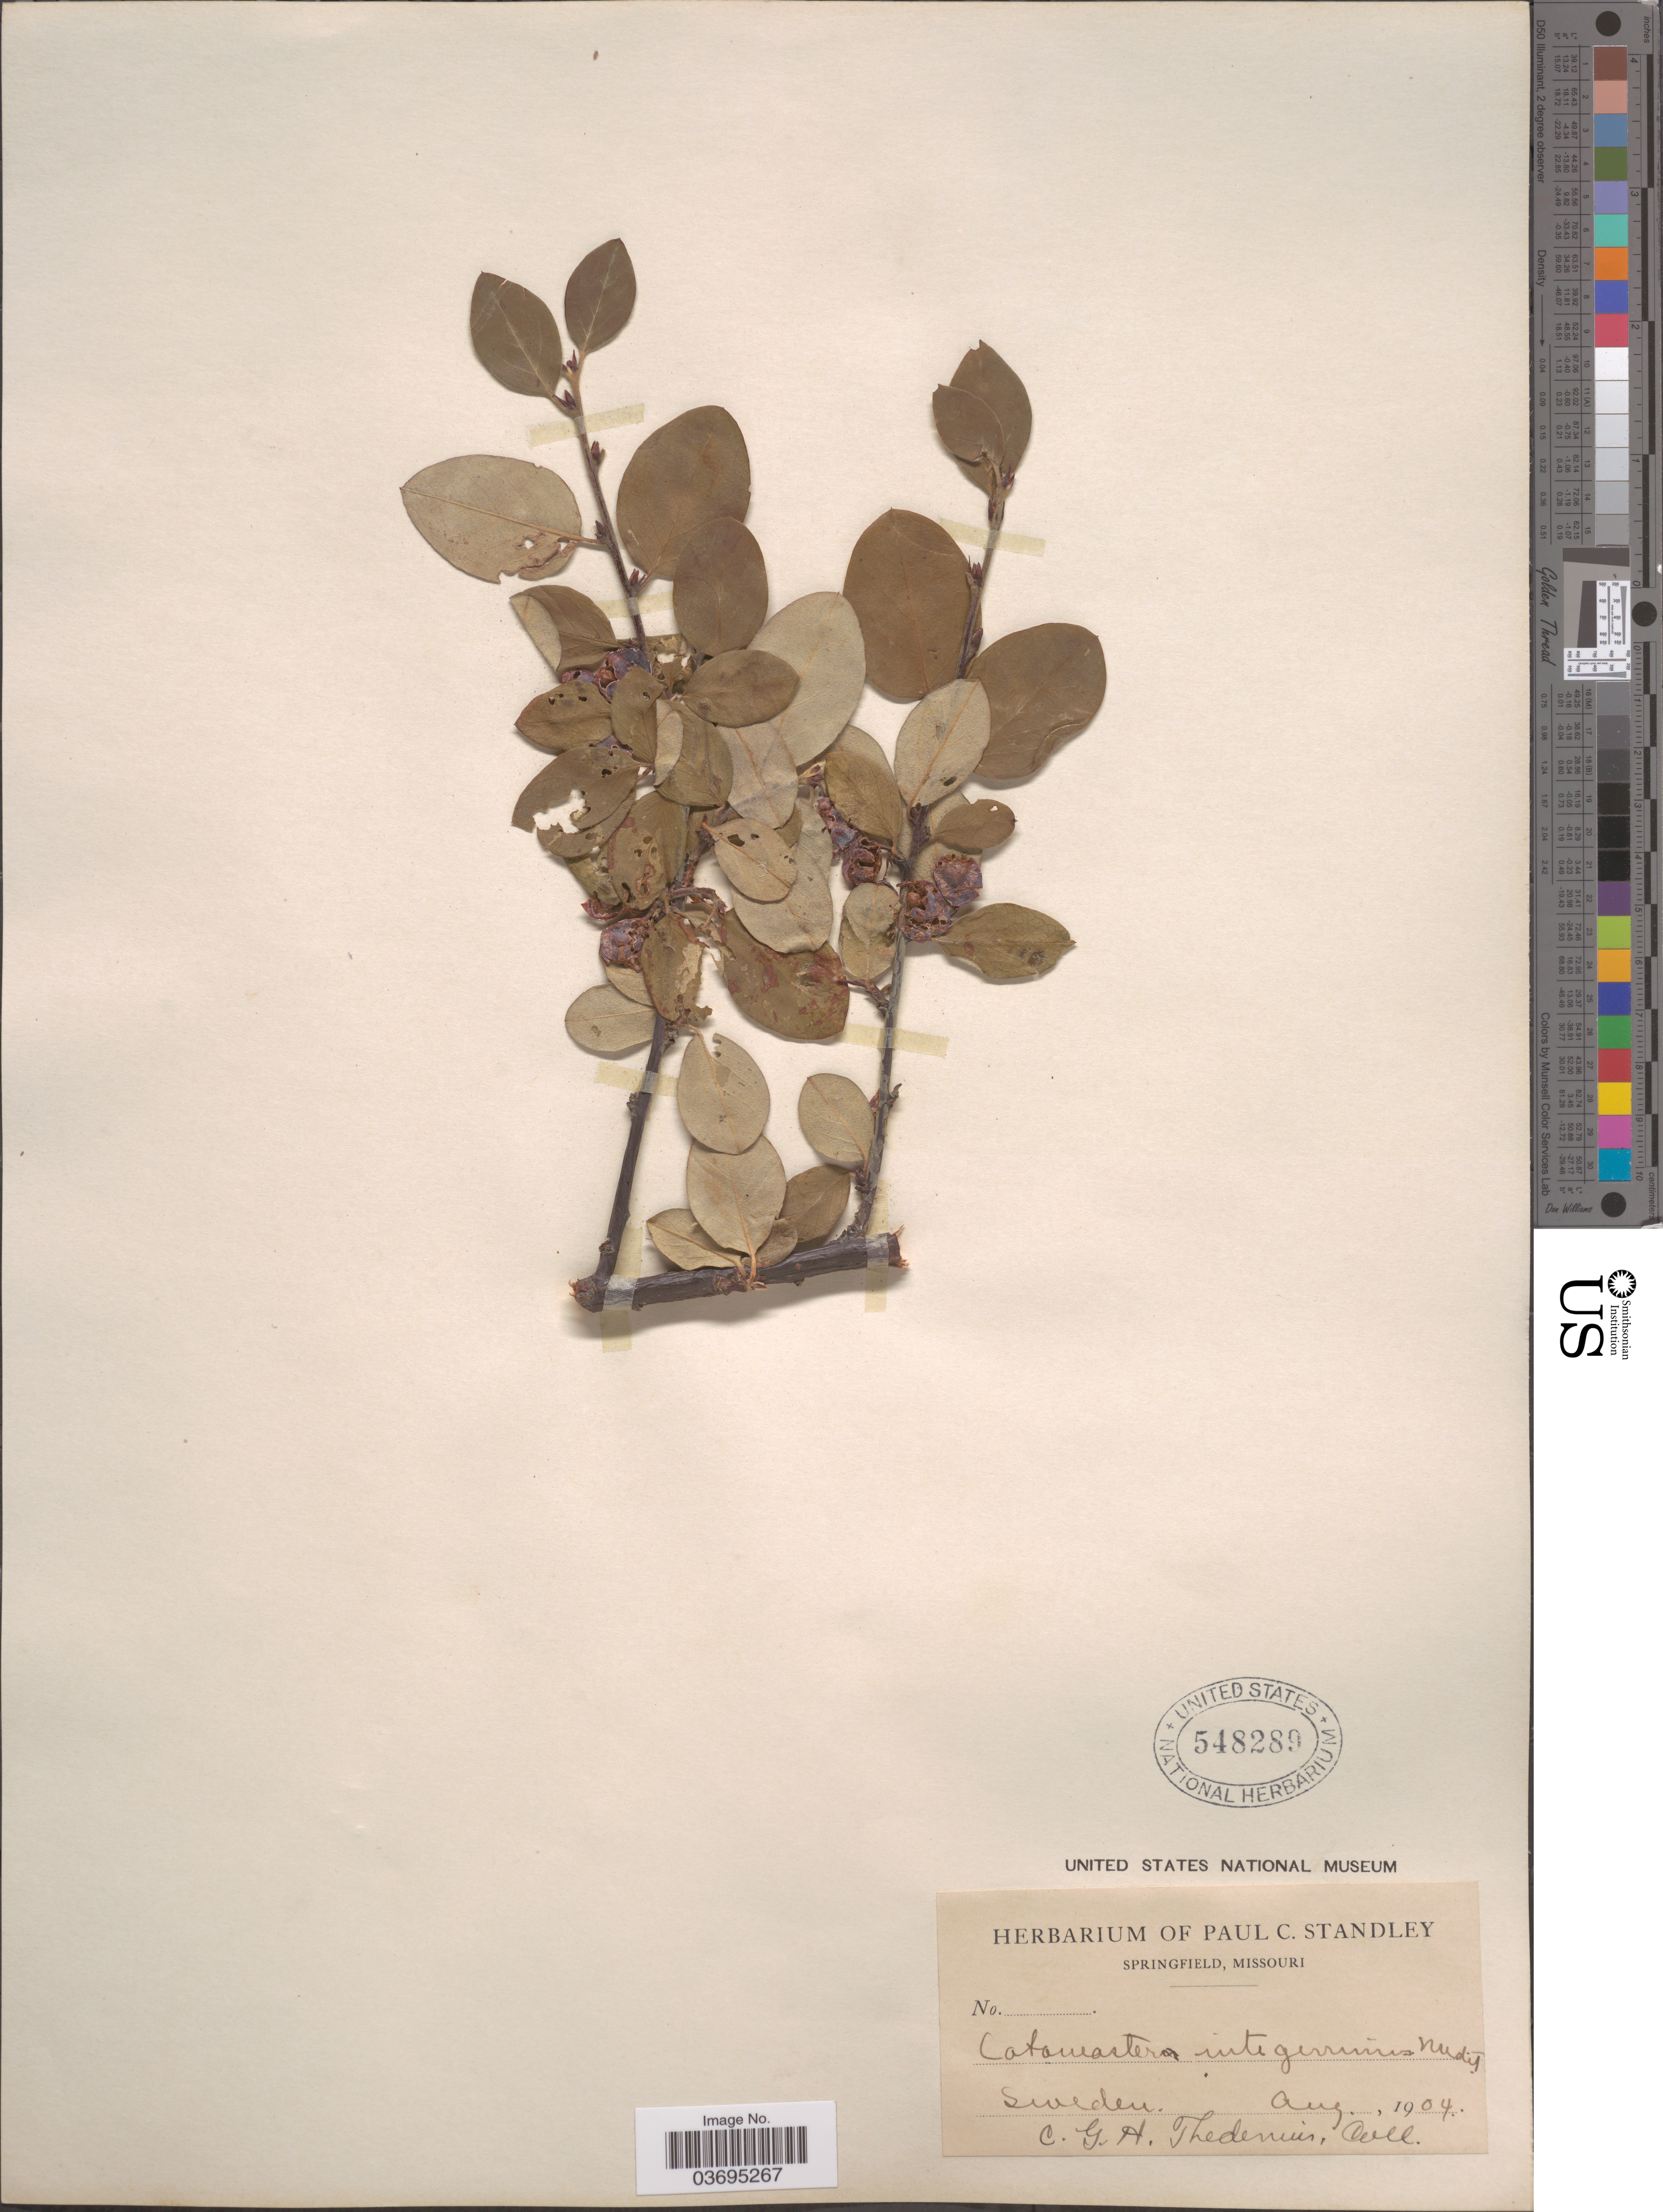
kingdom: Plantae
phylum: Tracheophyta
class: Magnoliopsida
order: Rosales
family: Rosaceae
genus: Cotoneaster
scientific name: Cotoneaster integerrimus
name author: Medik.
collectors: C. Thedenius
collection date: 1904-08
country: Sweden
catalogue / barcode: US 548289